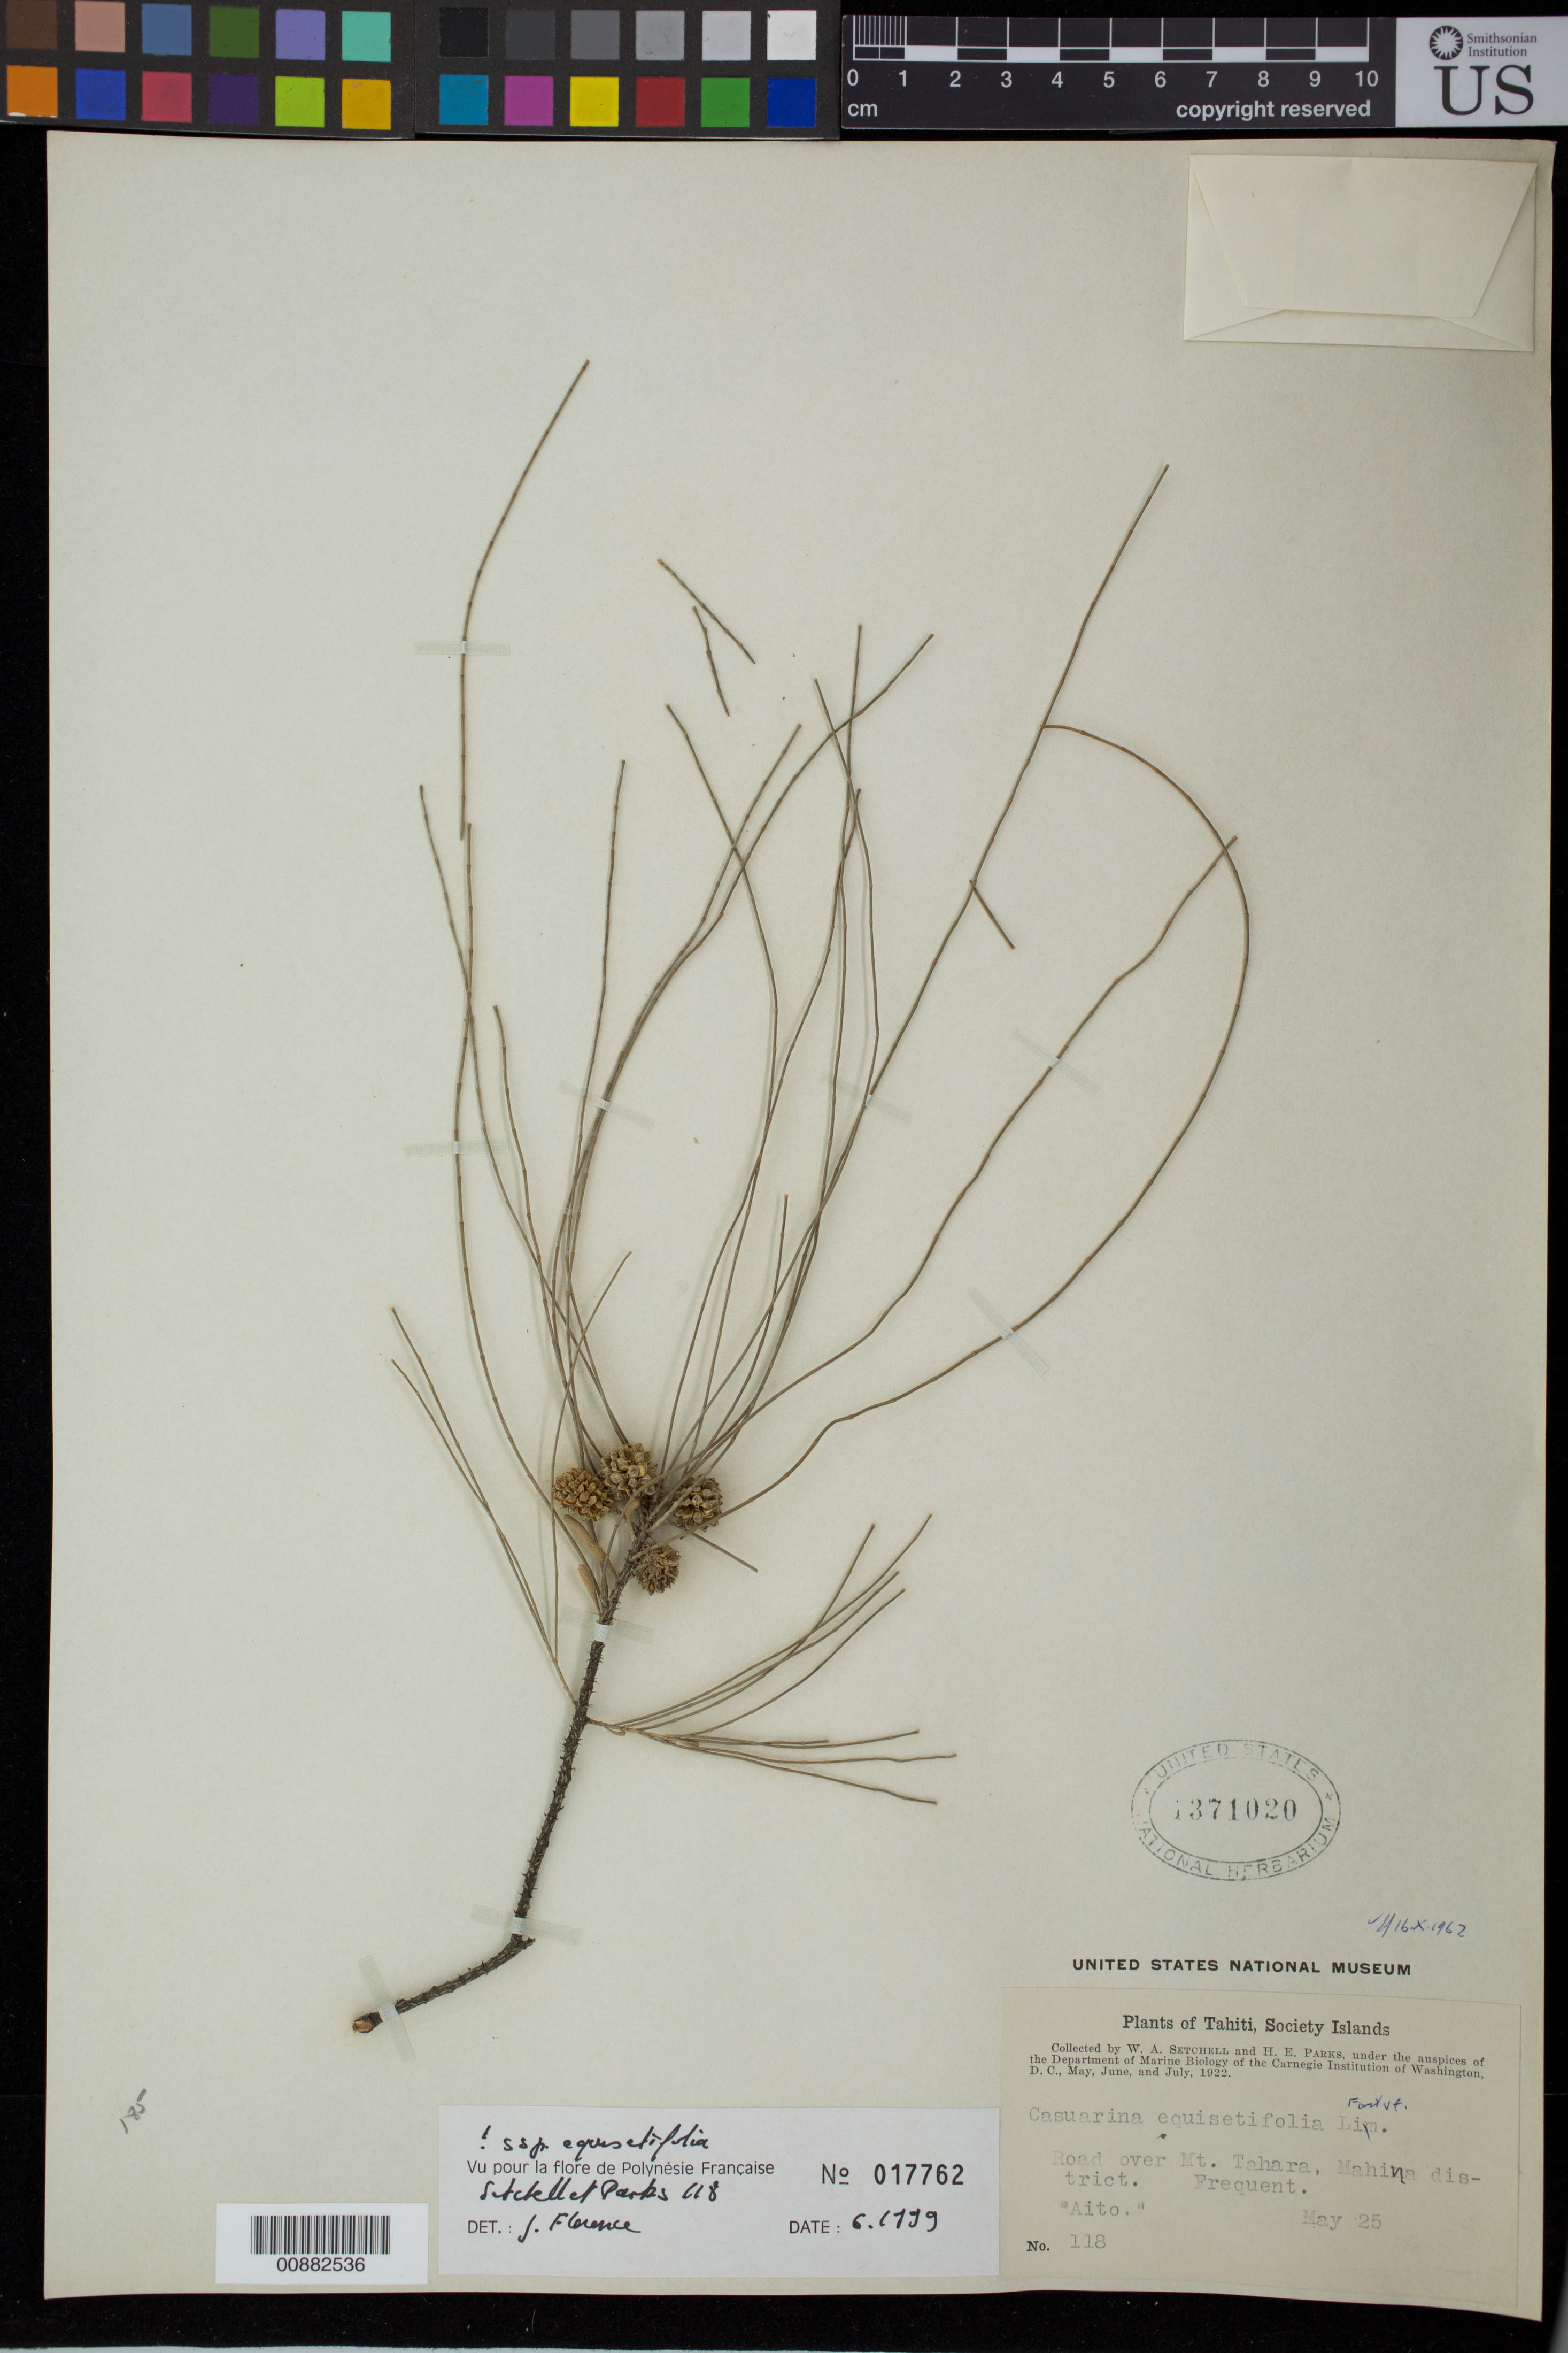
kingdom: Plantae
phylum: Tracheophyta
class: Magnoliopsida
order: Fagales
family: Casuarinaceae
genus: Casuarina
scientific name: Casuarina equisetifolia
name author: L.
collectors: W. Setchell & H. E. Parks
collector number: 118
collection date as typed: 25 May 1922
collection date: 1922-05-25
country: French Polynesia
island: Tahiti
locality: Road over Mt. Tahara, Mahina District.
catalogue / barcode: US 1371020